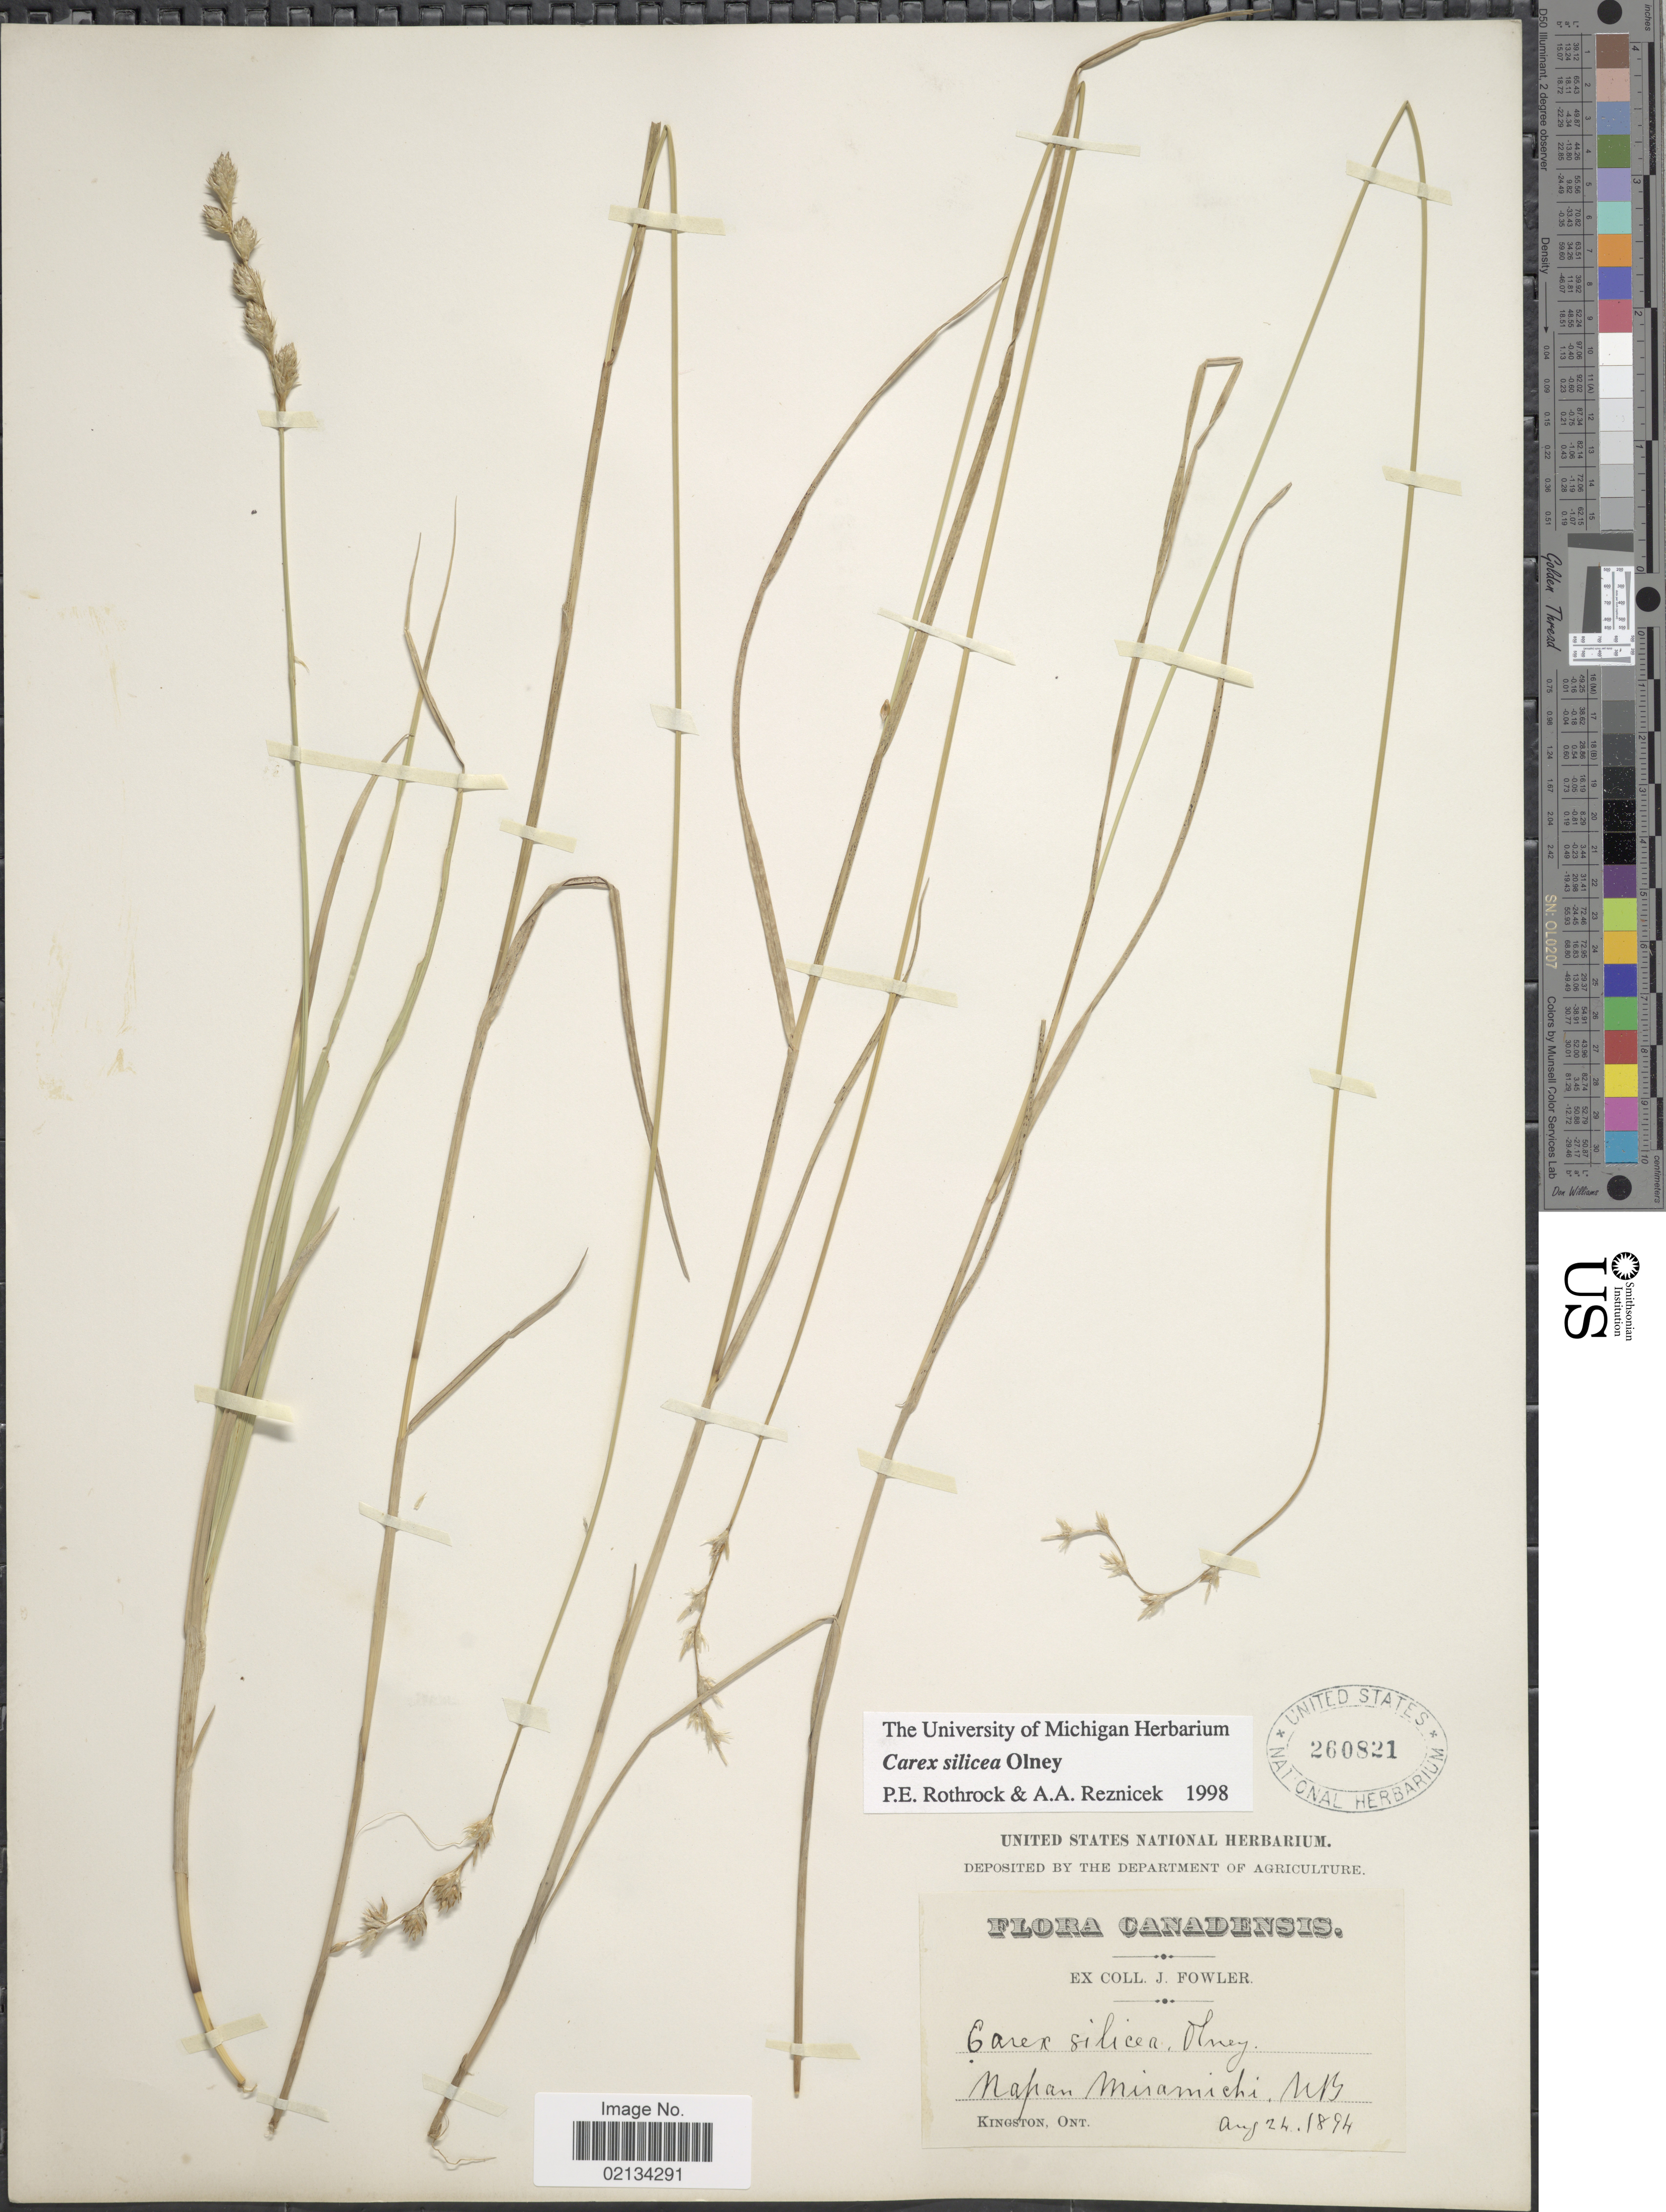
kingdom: Plantae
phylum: Tracheophyta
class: Liliopsida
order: Poales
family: Cyperaceae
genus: Carex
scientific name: Carex silicea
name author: Olney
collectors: J. P. Fowler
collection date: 1894-08-24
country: Azerbaijan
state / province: Goranboy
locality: Canadensis, Napan Miramichi. [interpreted]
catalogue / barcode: US 260821